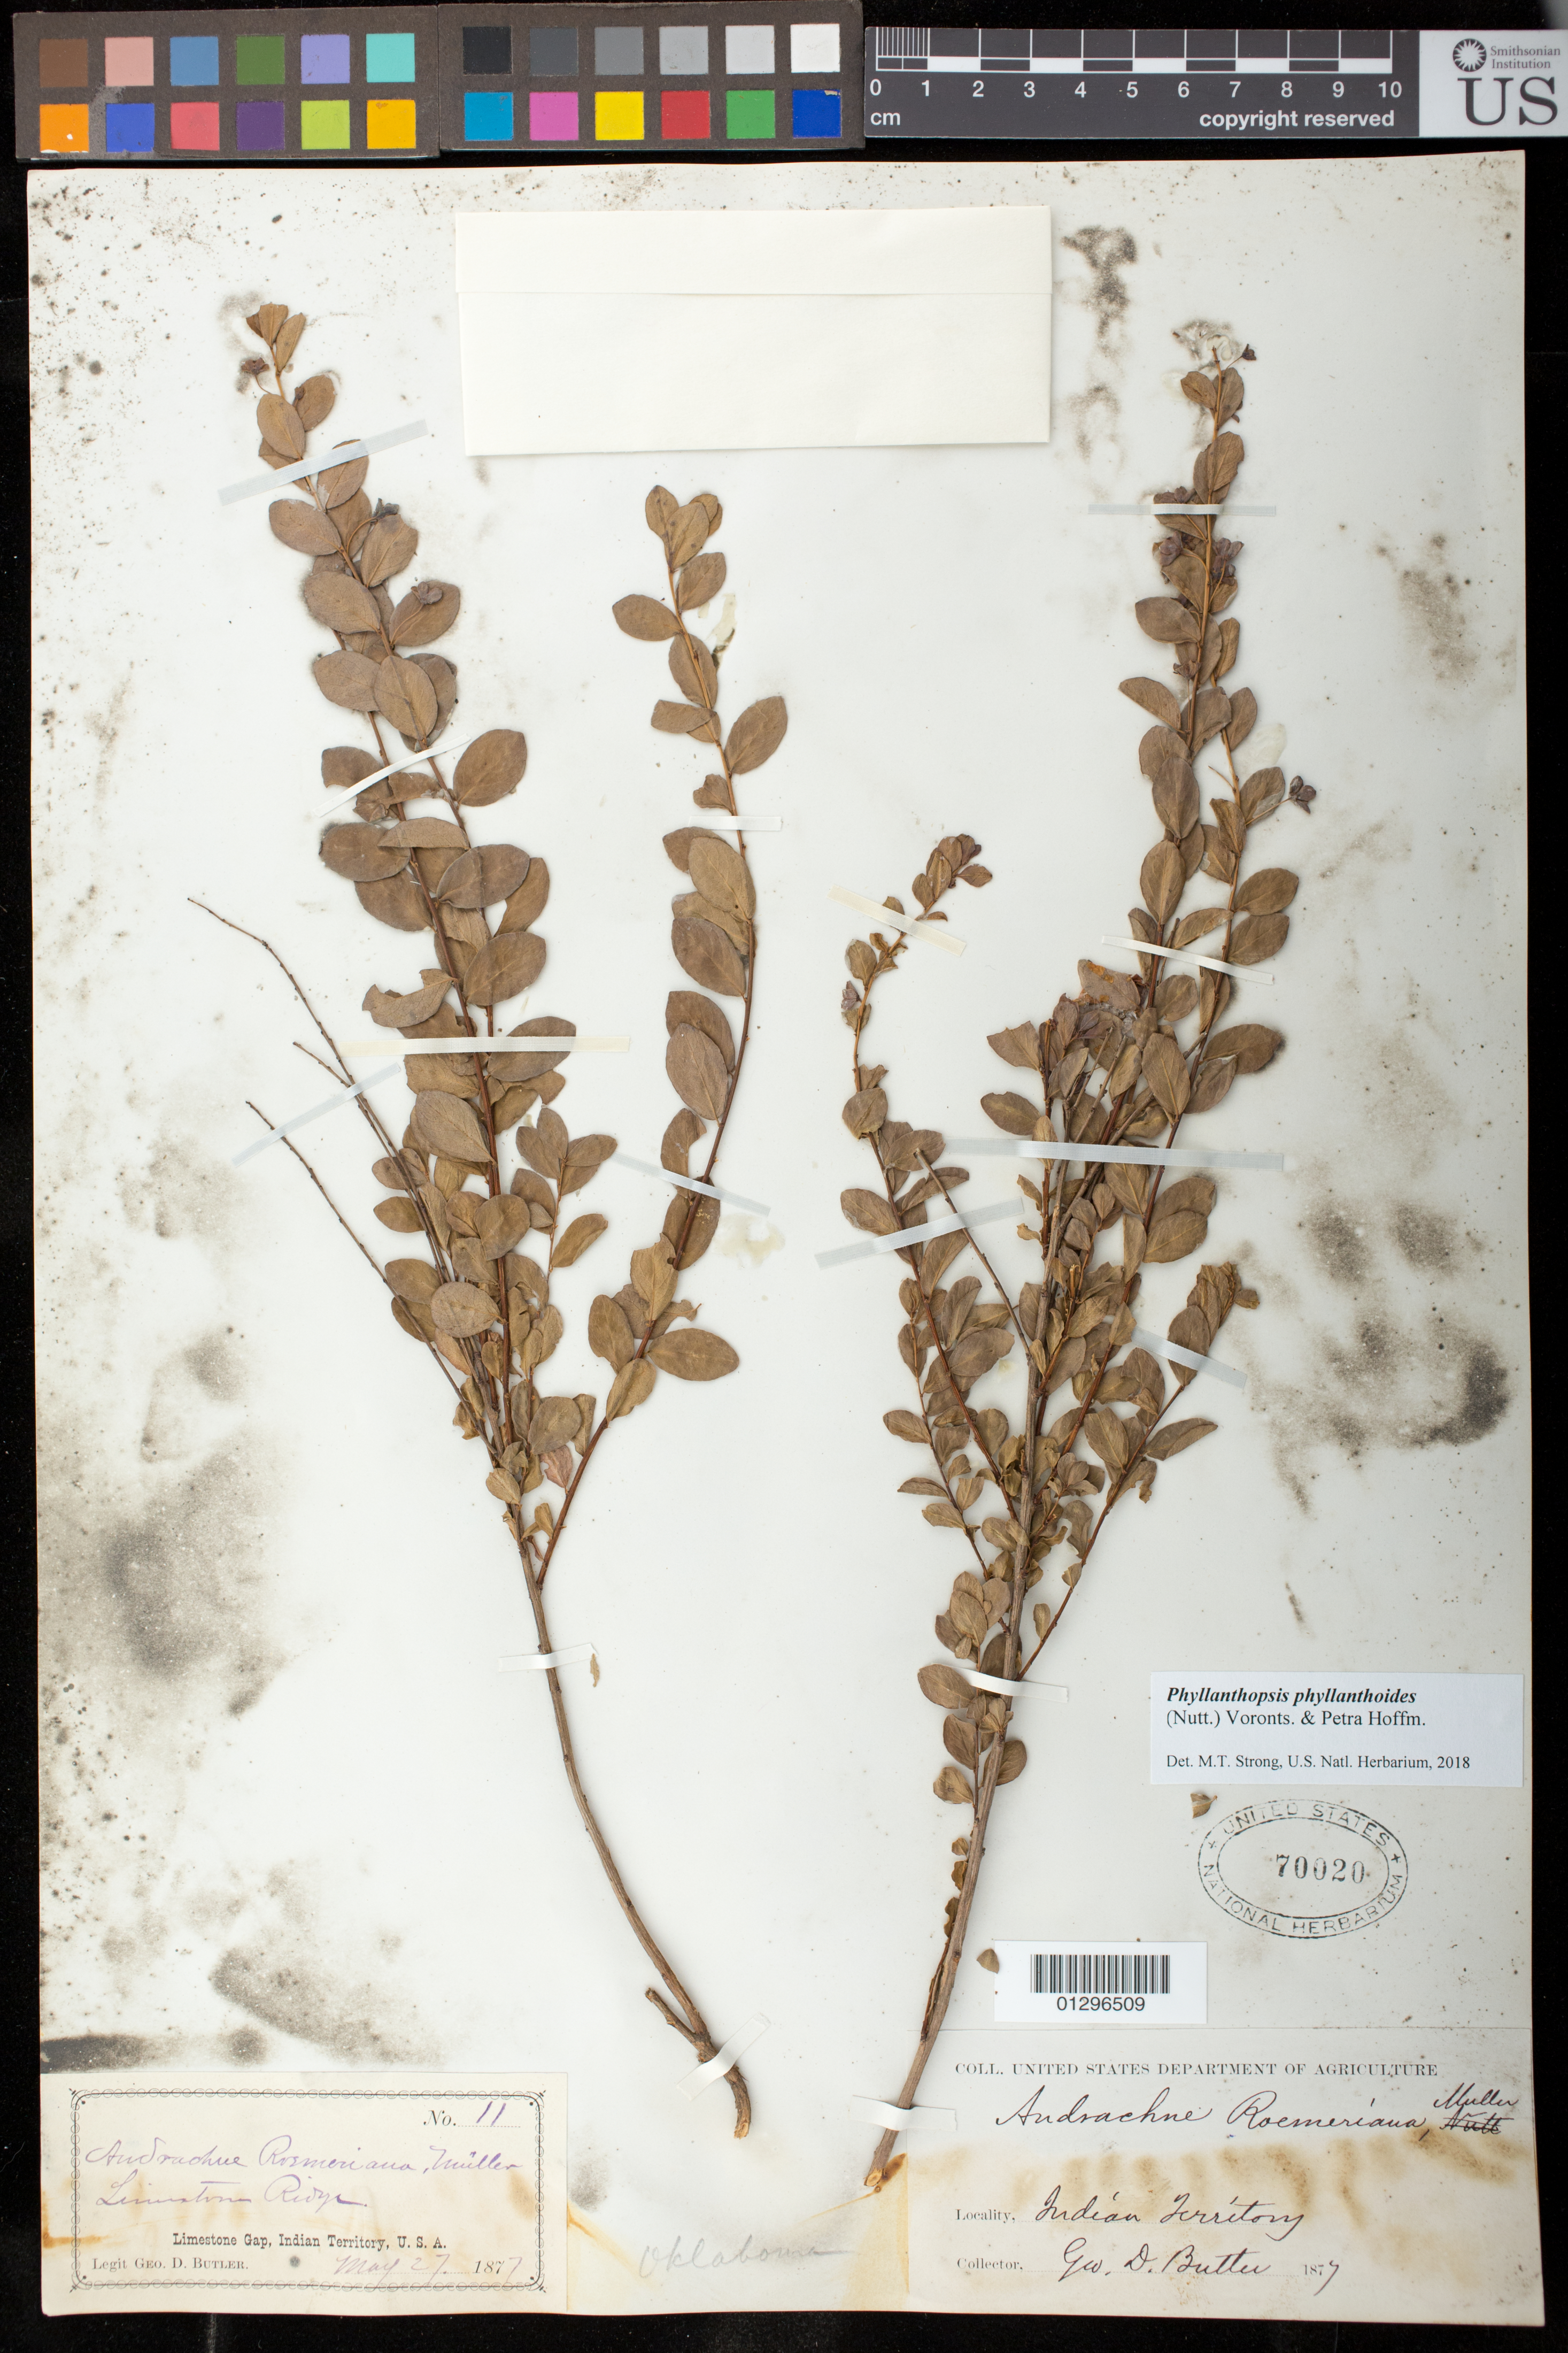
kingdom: Plantae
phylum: Tracheophyta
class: Magnoliopsida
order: Malpighiales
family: Phyllanthaceae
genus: Phyllanthopsis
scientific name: Phyllanthopsis phyllanthoides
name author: (Nutt.) Voronts. & Petra Hoffm.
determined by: Strong, M. T., (US), Smithsonian Institution - National Museum of Natural History (UNITED STATES)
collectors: G. D. Butler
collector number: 11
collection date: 1877-05-27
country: United States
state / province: Oklahoma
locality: Limestone Gap, Indian Territory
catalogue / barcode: US 70020